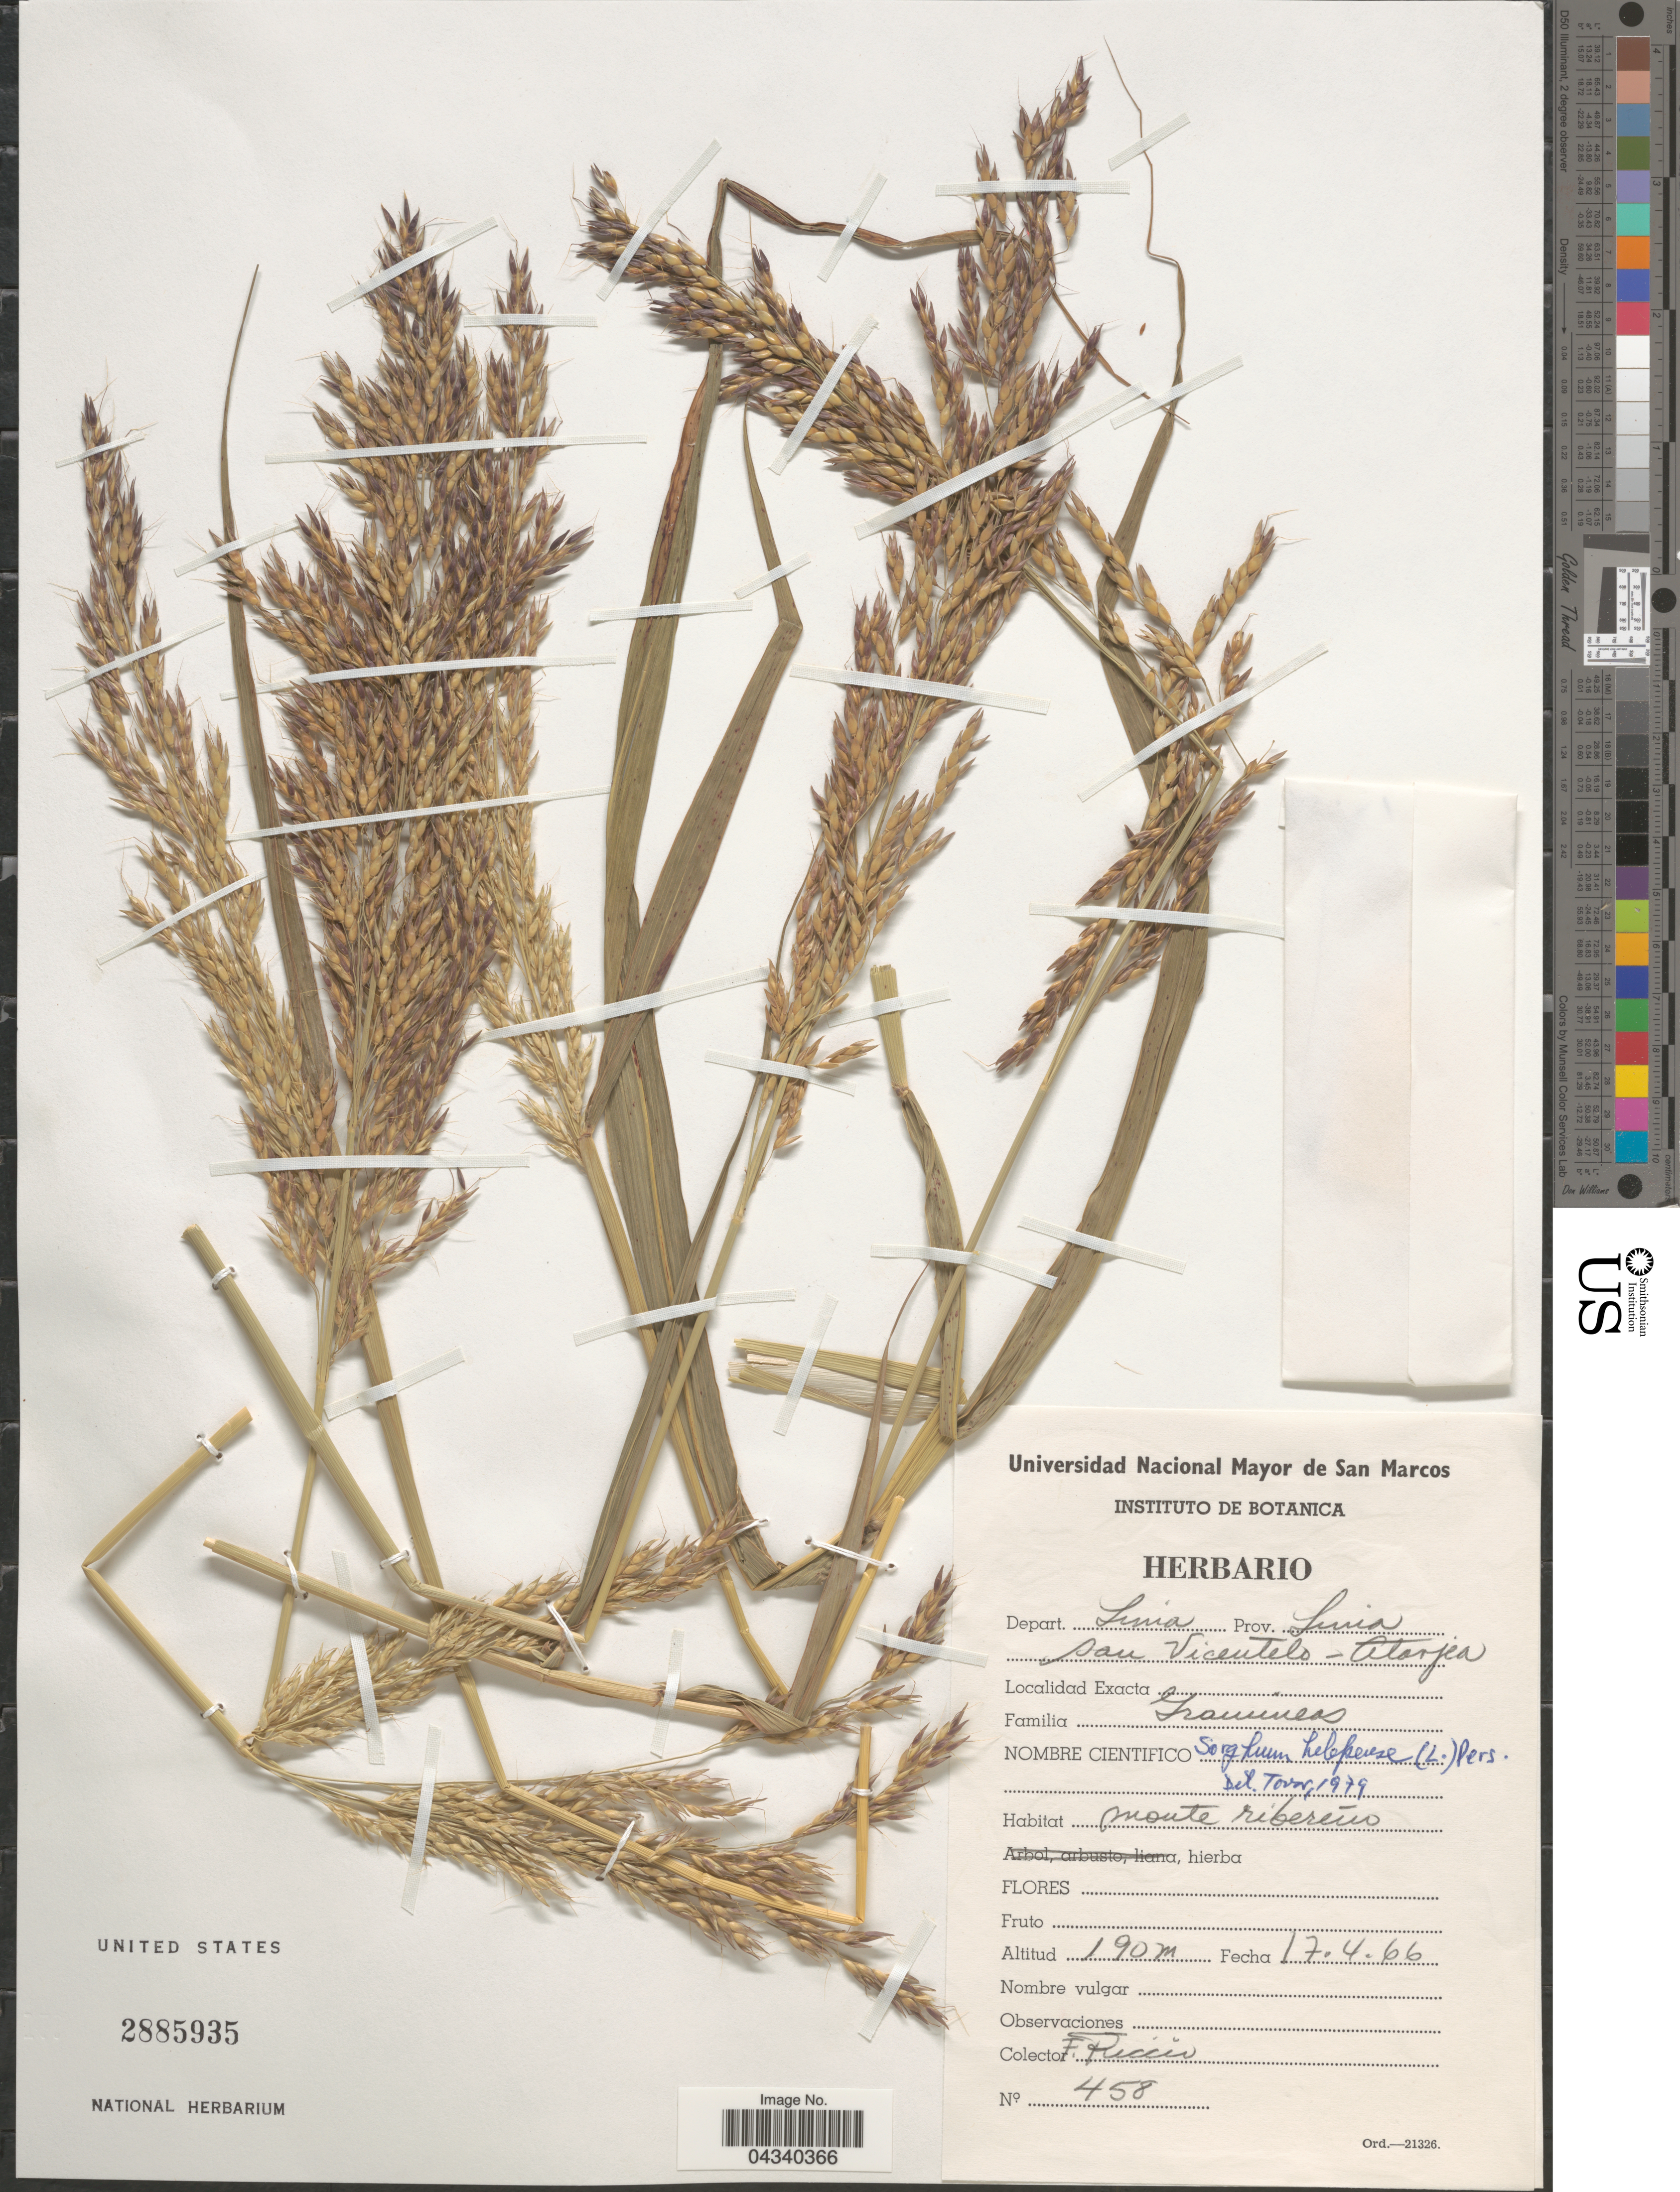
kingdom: Plantae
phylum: Tracheophyta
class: Liliopsida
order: Poales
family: Poaceae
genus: Sorghum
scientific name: Sorghum halepense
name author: (L.) Pers.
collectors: F. Riccio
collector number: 458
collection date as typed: Transcribed d/m/y: 17/4/66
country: Peru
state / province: Lima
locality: Depart. Lima. Prov. Lima. San Vicentelo - Atarjea.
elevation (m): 190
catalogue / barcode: US 2885935